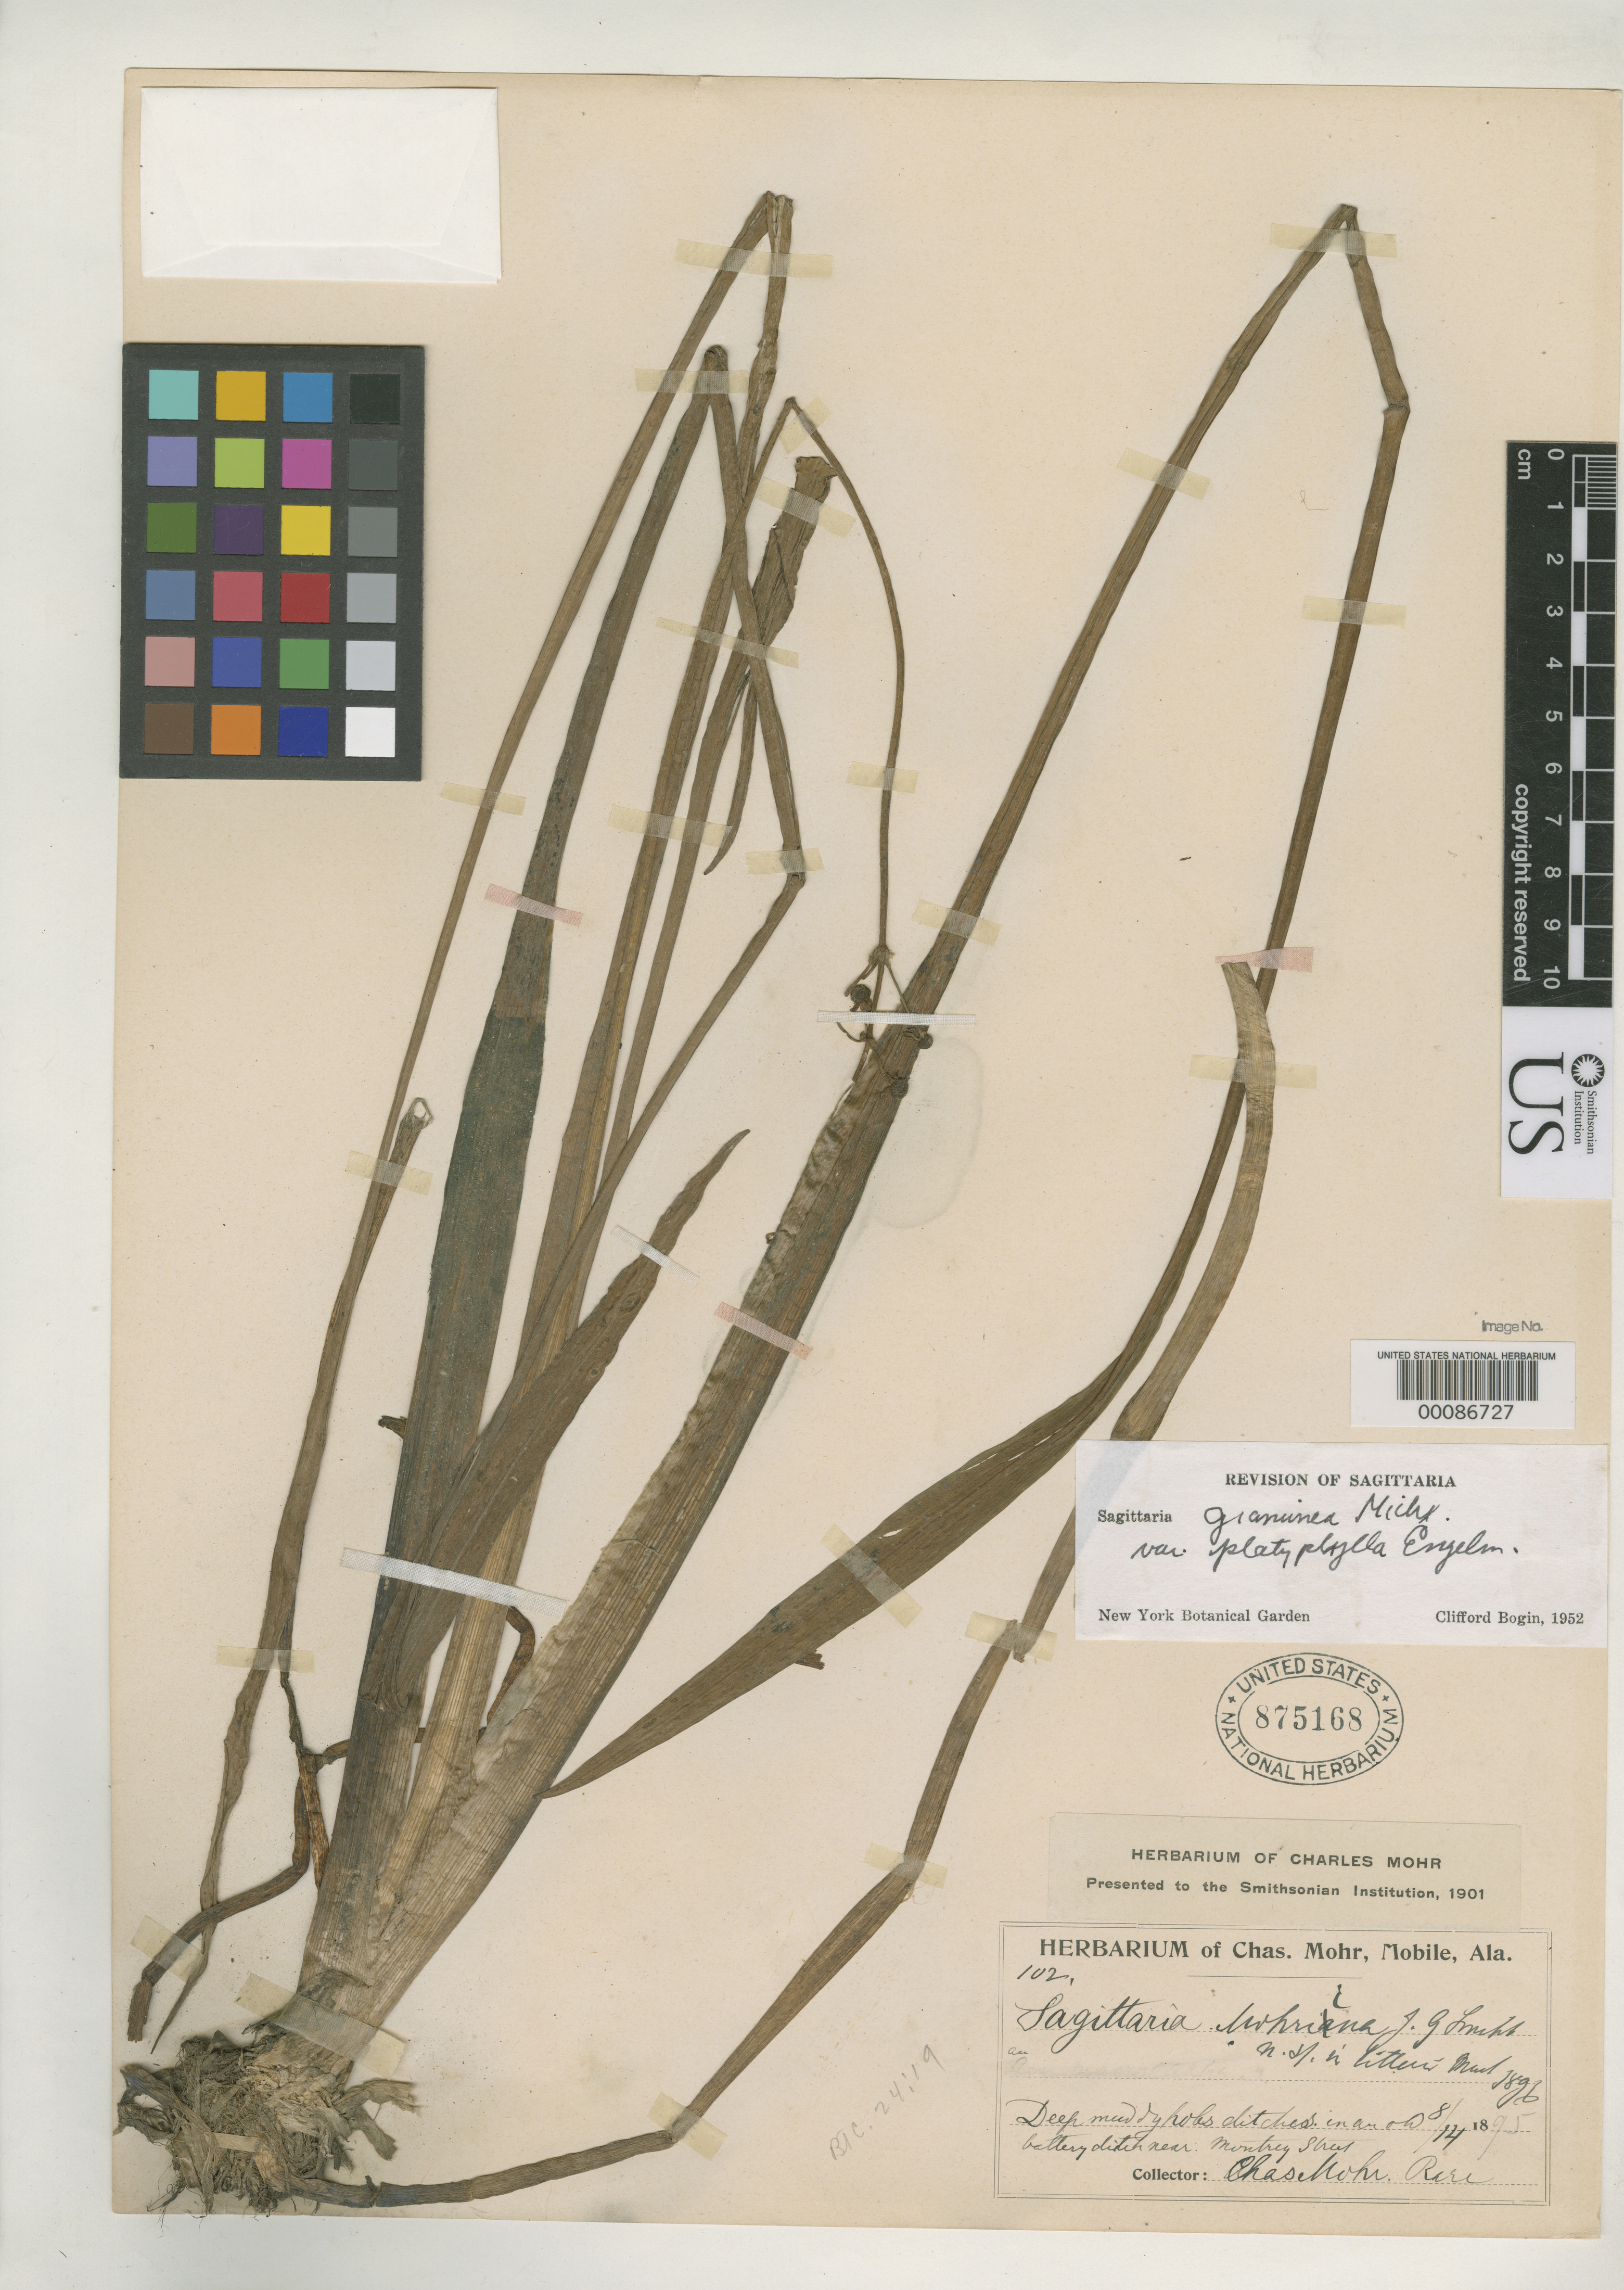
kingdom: Plantae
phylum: Tracheophyta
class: Liliopsida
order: Alismatales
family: Alismataceae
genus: Sagittaria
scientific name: Sagittaria mohrii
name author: J.G. Sm. in C. Mohr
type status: Isotype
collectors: C. T. Mohr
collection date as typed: Aug 1895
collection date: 1895-08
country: United States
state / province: Alabama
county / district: Mobile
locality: Mobile.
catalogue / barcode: US 875168